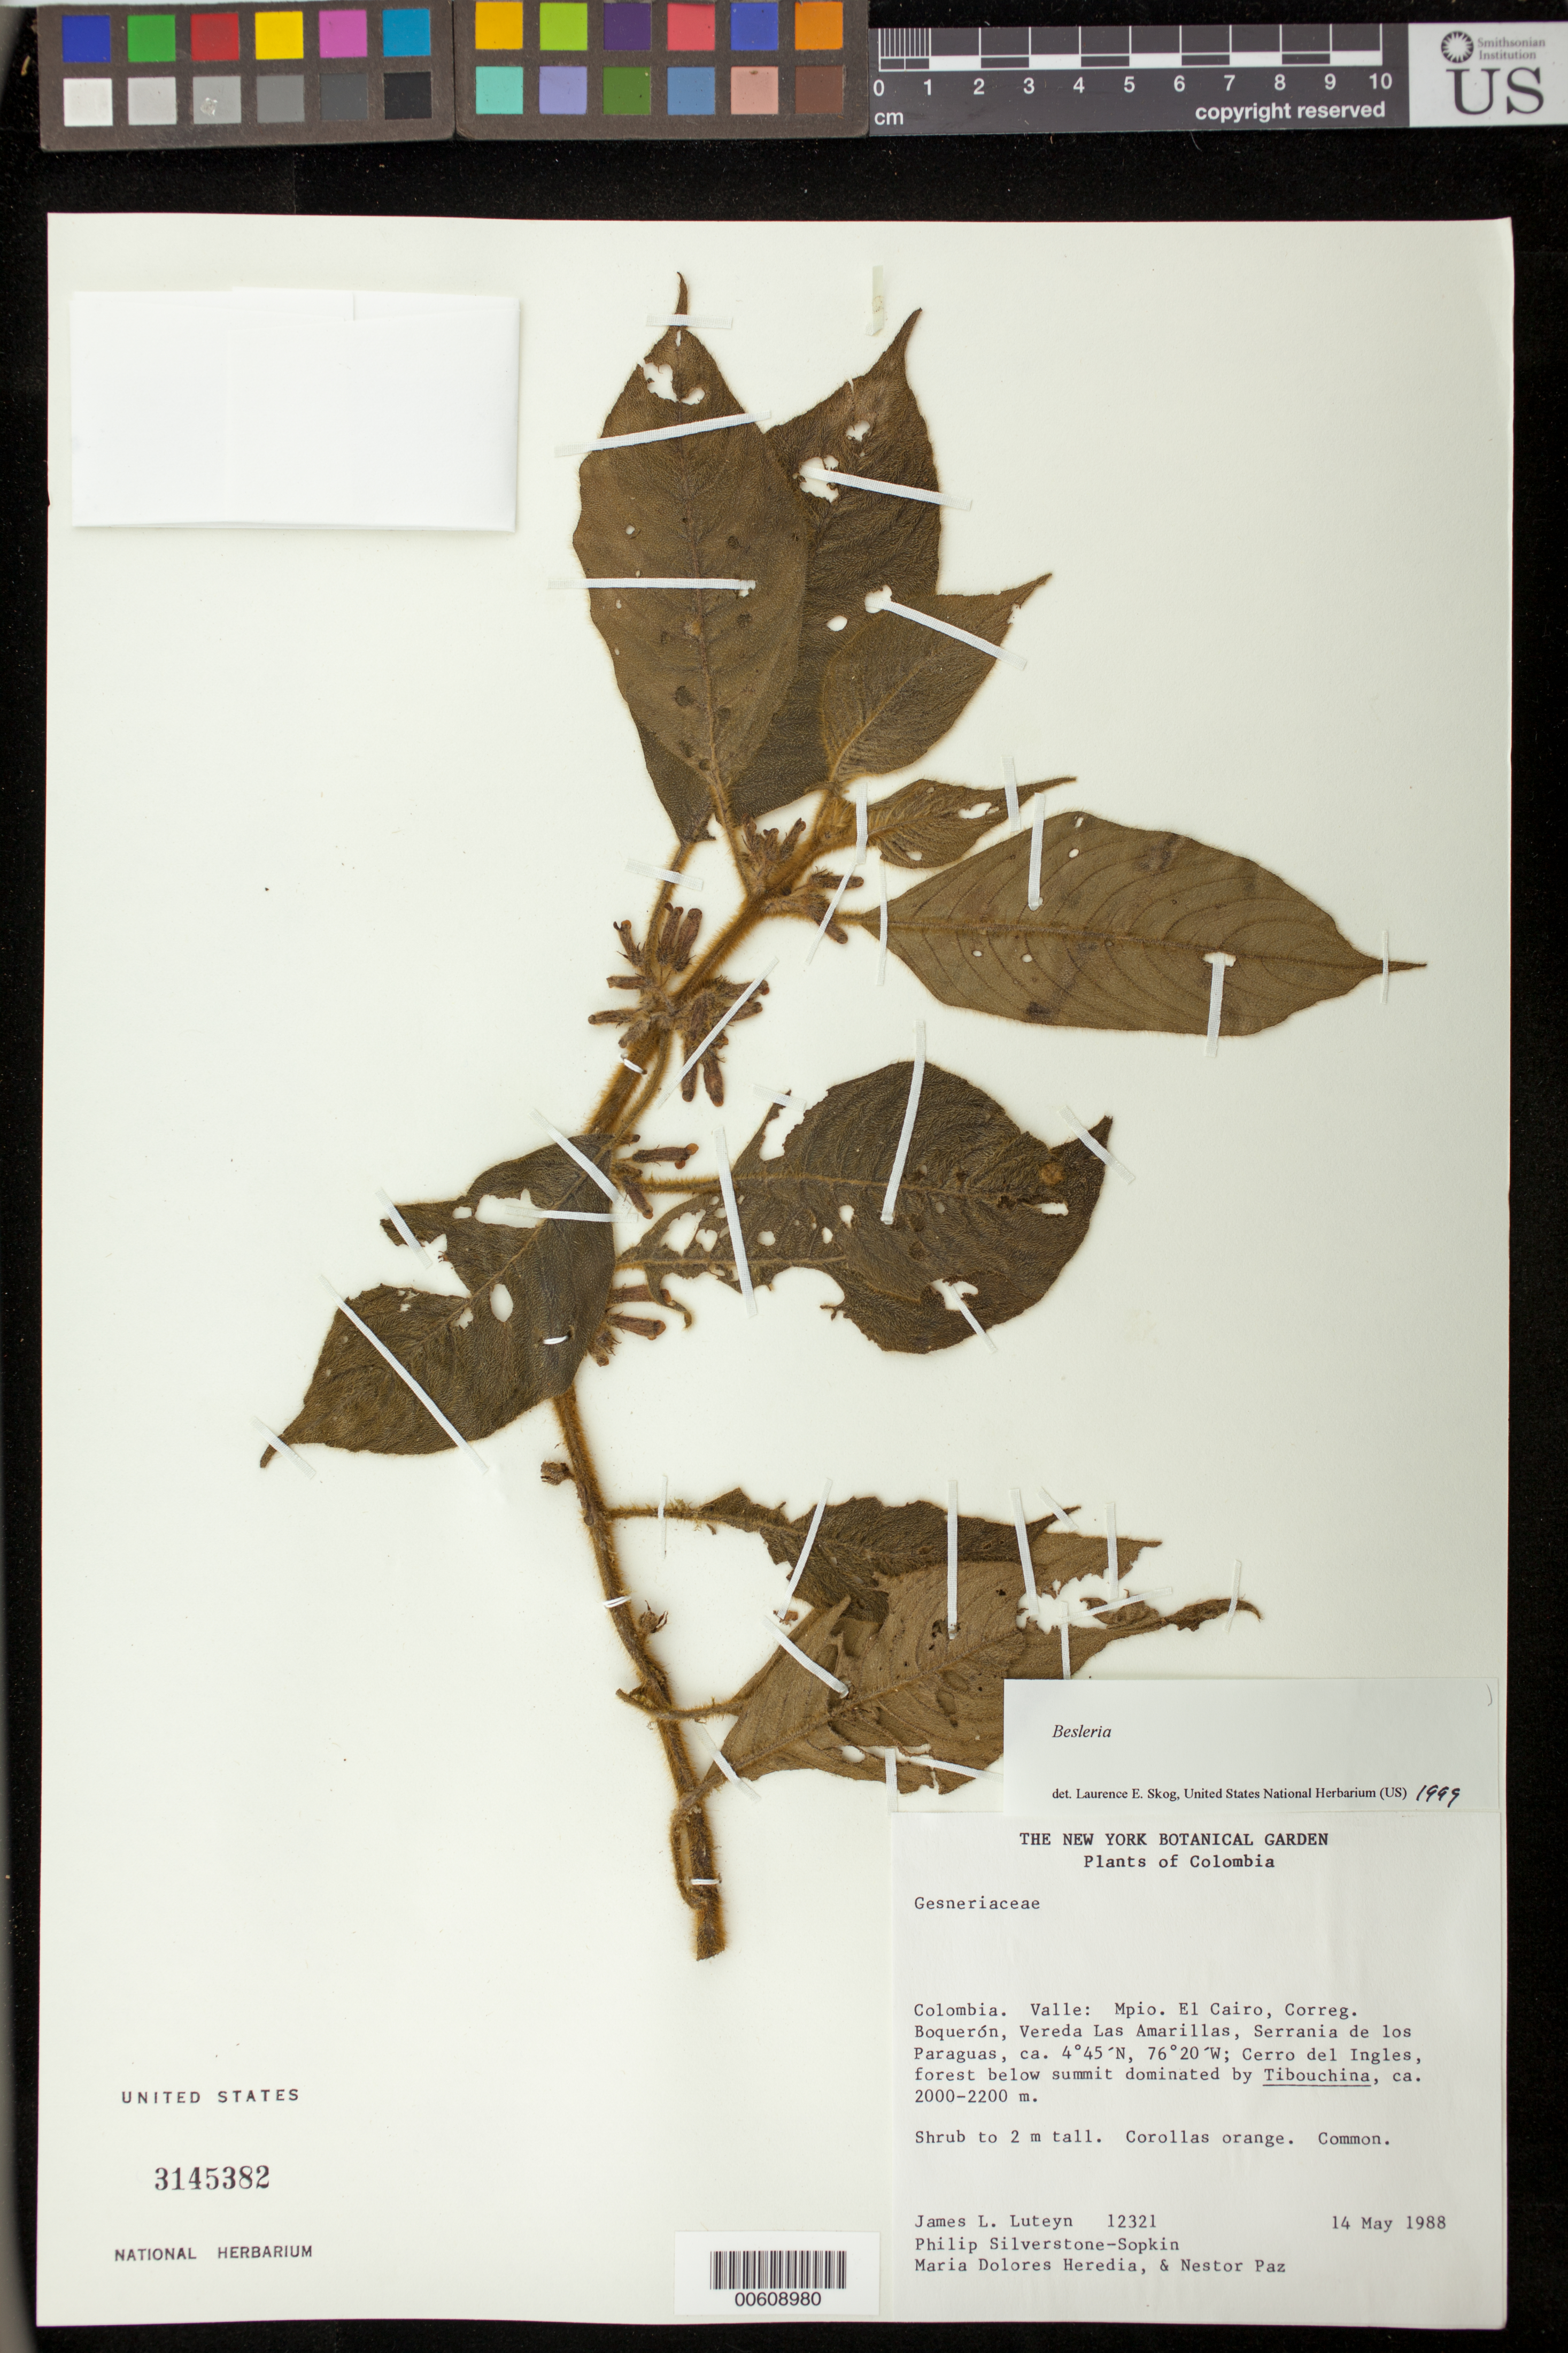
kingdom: Plantae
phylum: Tracheophyta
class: Magnoliopsida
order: Lamiales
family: Gesneriaceae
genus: Besleria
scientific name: Besleria sp.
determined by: Skog, Laurence E.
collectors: J. L. Luteyn, P. A. Silverstone-Sopkin, M. Dolores Heredia & N. Paz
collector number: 12321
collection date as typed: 14 May 1988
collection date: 1988-05-14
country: Colombia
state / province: Valle del Cauca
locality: Mpio. El Cairo, Correg. Boquerón, Vereda Las Amarillas, Serrania de los Paraguas, Cerro del Ingles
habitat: Forest below summit dominated by Tibouchina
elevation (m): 2000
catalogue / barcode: US 3145382